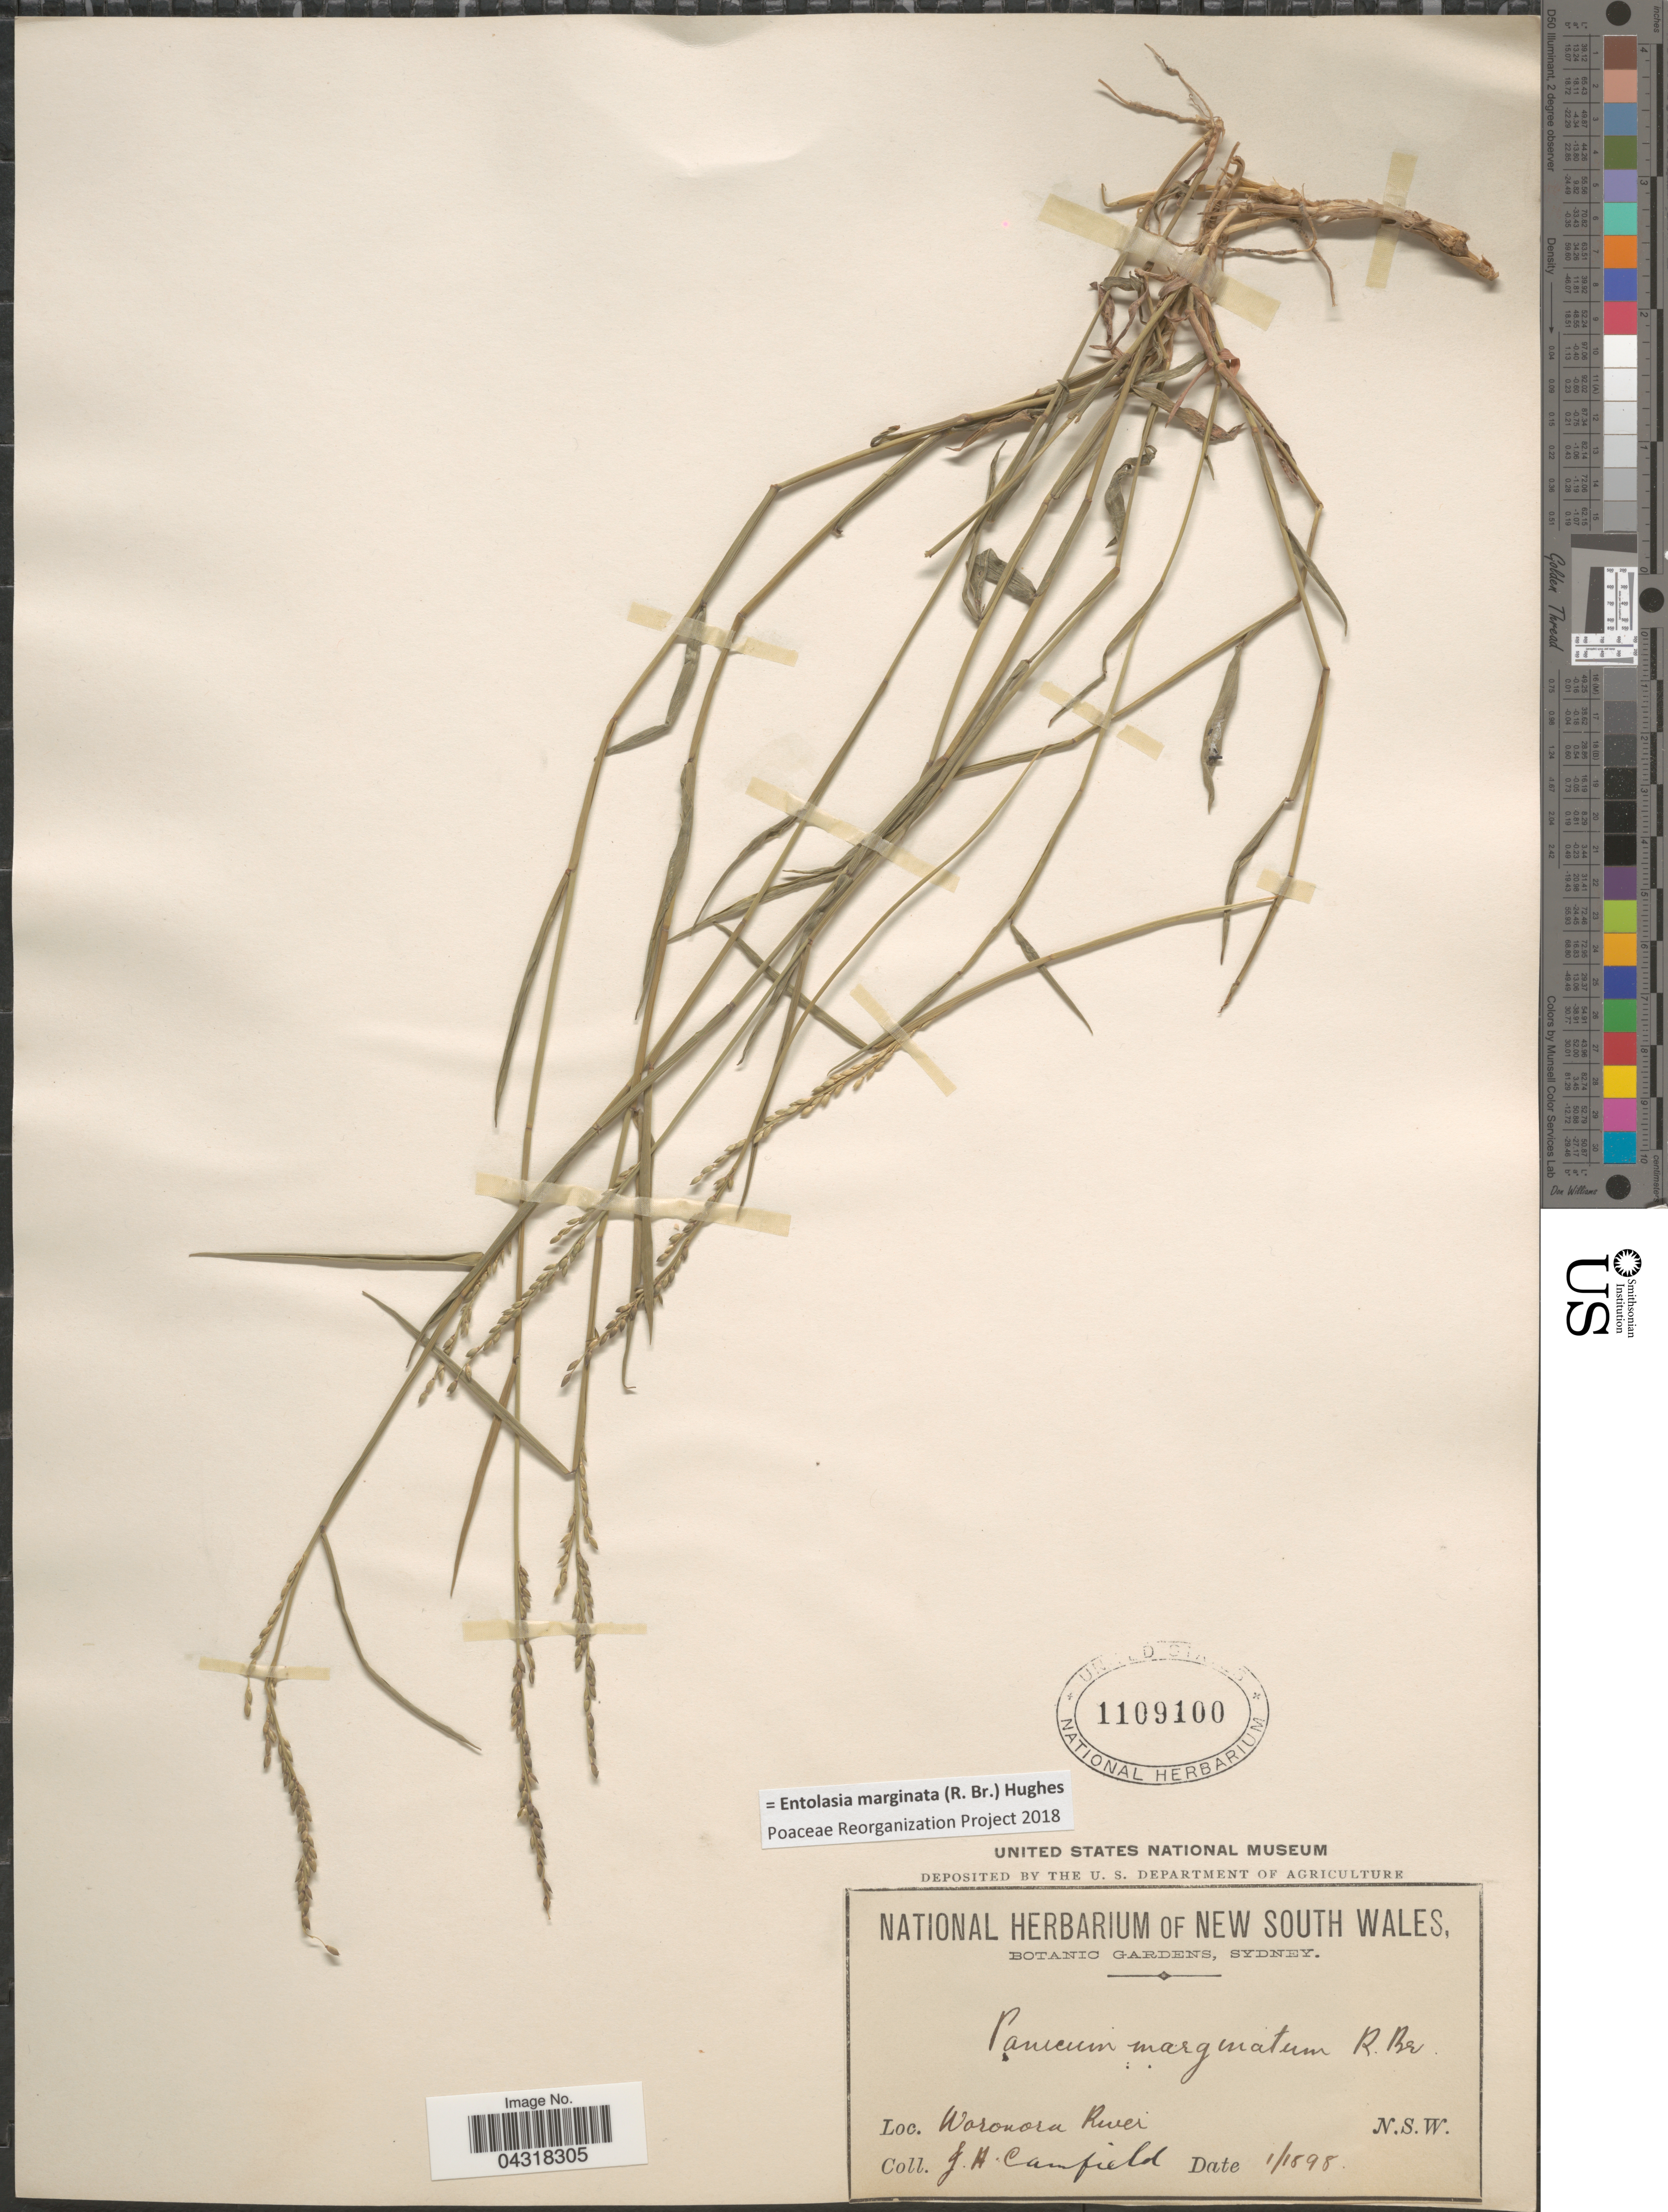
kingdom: Plantae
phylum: Tracheophyta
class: Liliopsida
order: Poales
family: Poaceae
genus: Entolasia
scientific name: Entolasia marginata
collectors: J. Camfield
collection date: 1898-01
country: Australia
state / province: New South Wales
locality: Woronora River.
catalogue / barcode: US 1109100